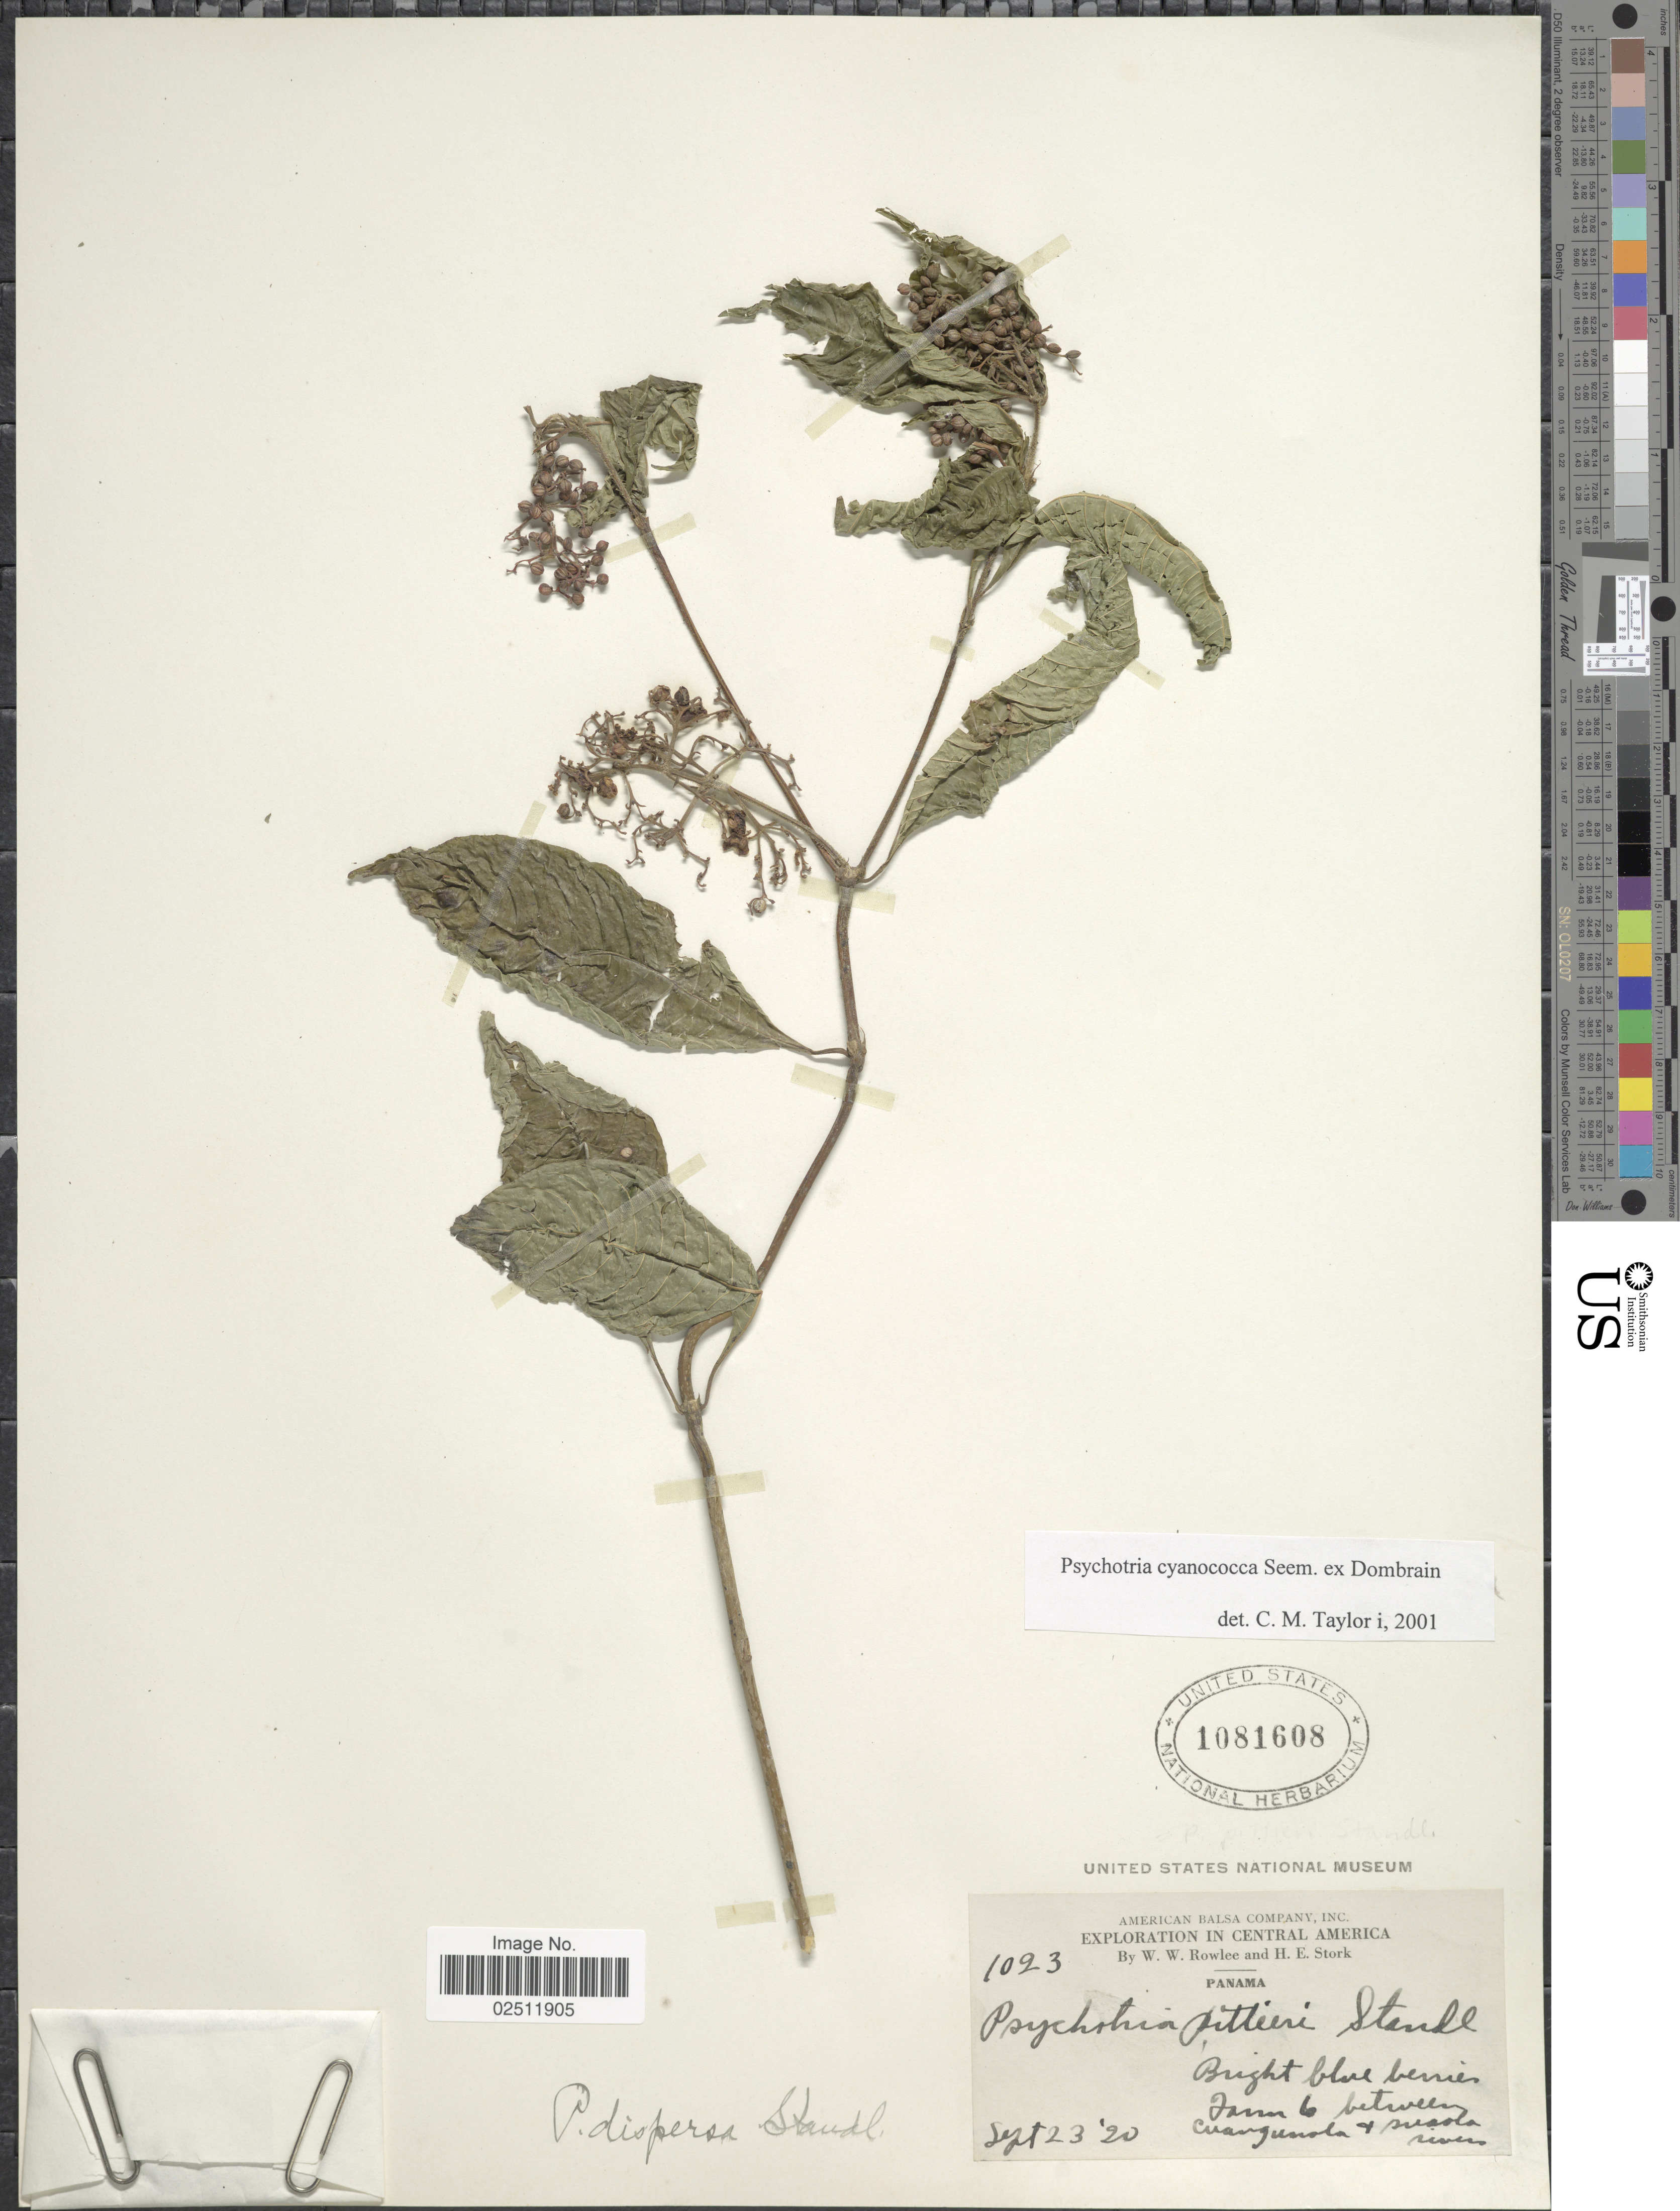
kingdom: Plantae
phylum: Tracheophyta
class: Magnoliopsida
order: Gentianales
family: Rubiaceae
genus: Psychotria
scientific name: Psychotria cyanococca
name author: Seem. ex Dombrain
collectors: W. W. Rowlee & H. E. Stork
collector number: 1023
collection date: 1920-09-23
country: Panama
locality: Farm 6 between Changuinola + Sixaola rivers.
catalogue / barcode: US 1081608